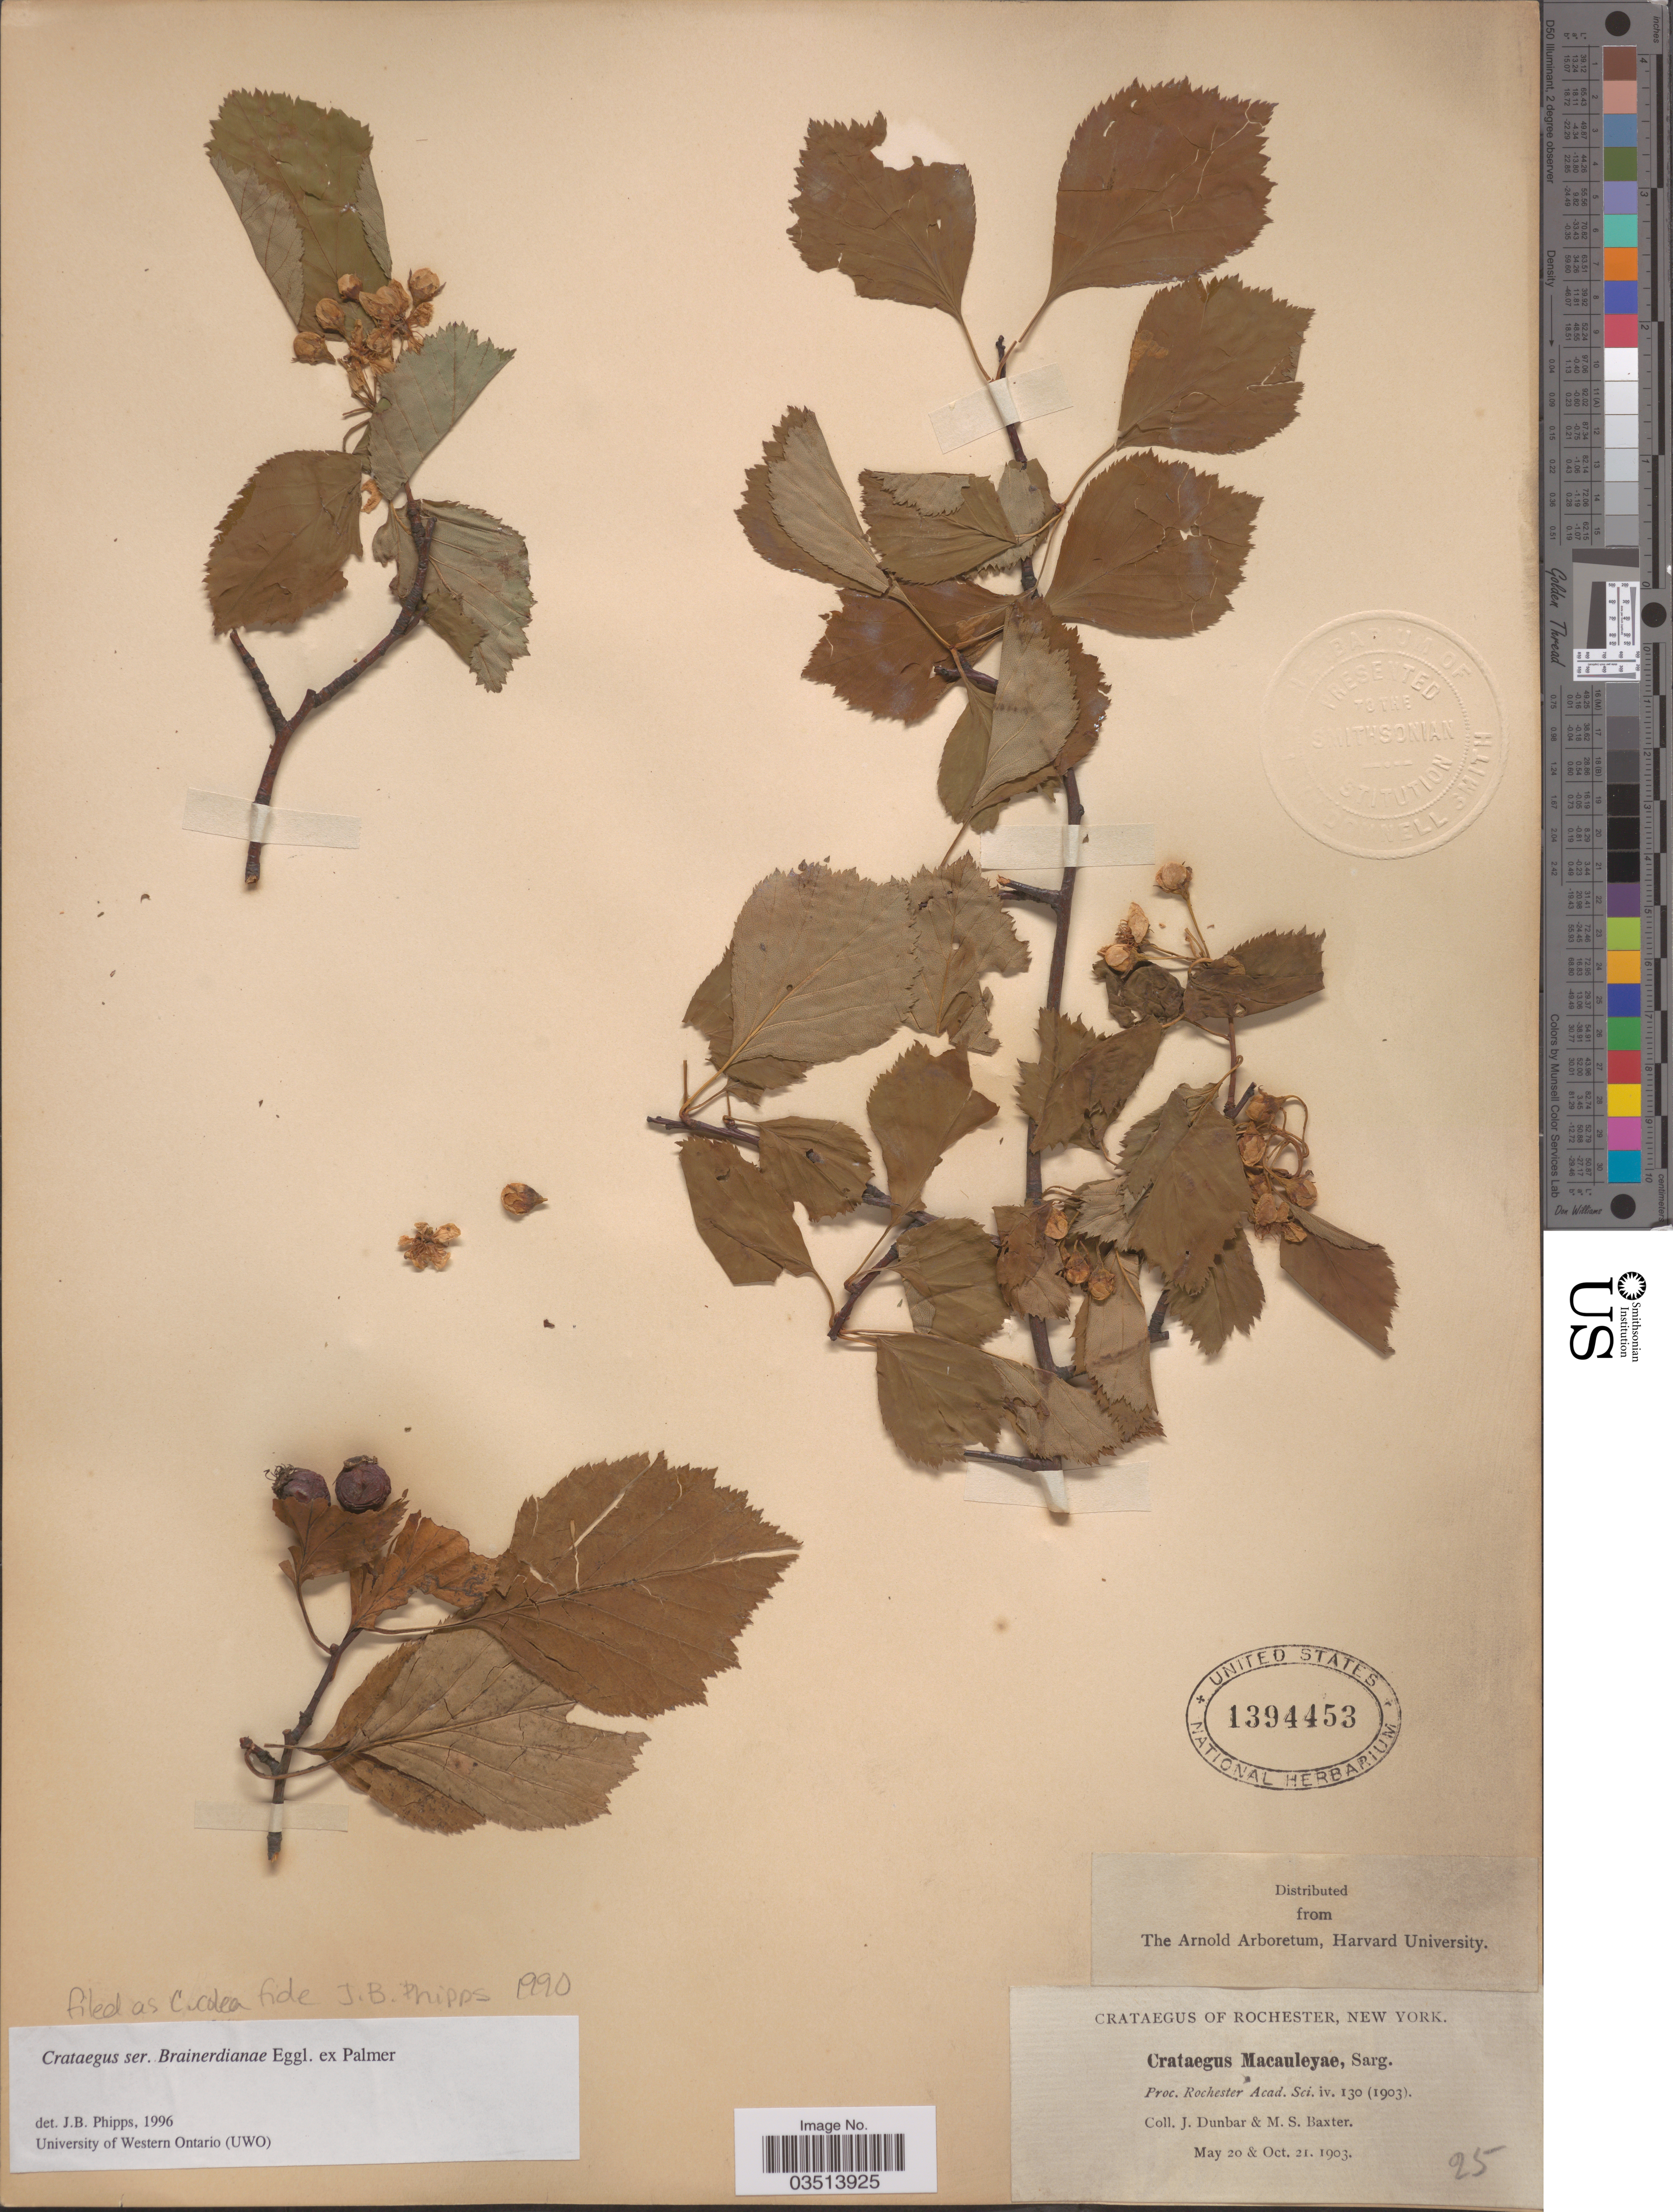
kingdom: Plantae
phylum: Tracheophyta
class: Magnoliopsida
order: Rosales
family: Rosaceae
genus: Crataegus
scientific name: Crataegus coleae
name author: Sarg.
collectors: J. Dunbar & M. Baxter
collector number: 25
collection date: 1903-05-20/1903-10-21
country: United States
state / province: New York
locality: Rochester.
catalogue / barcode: US 1394453